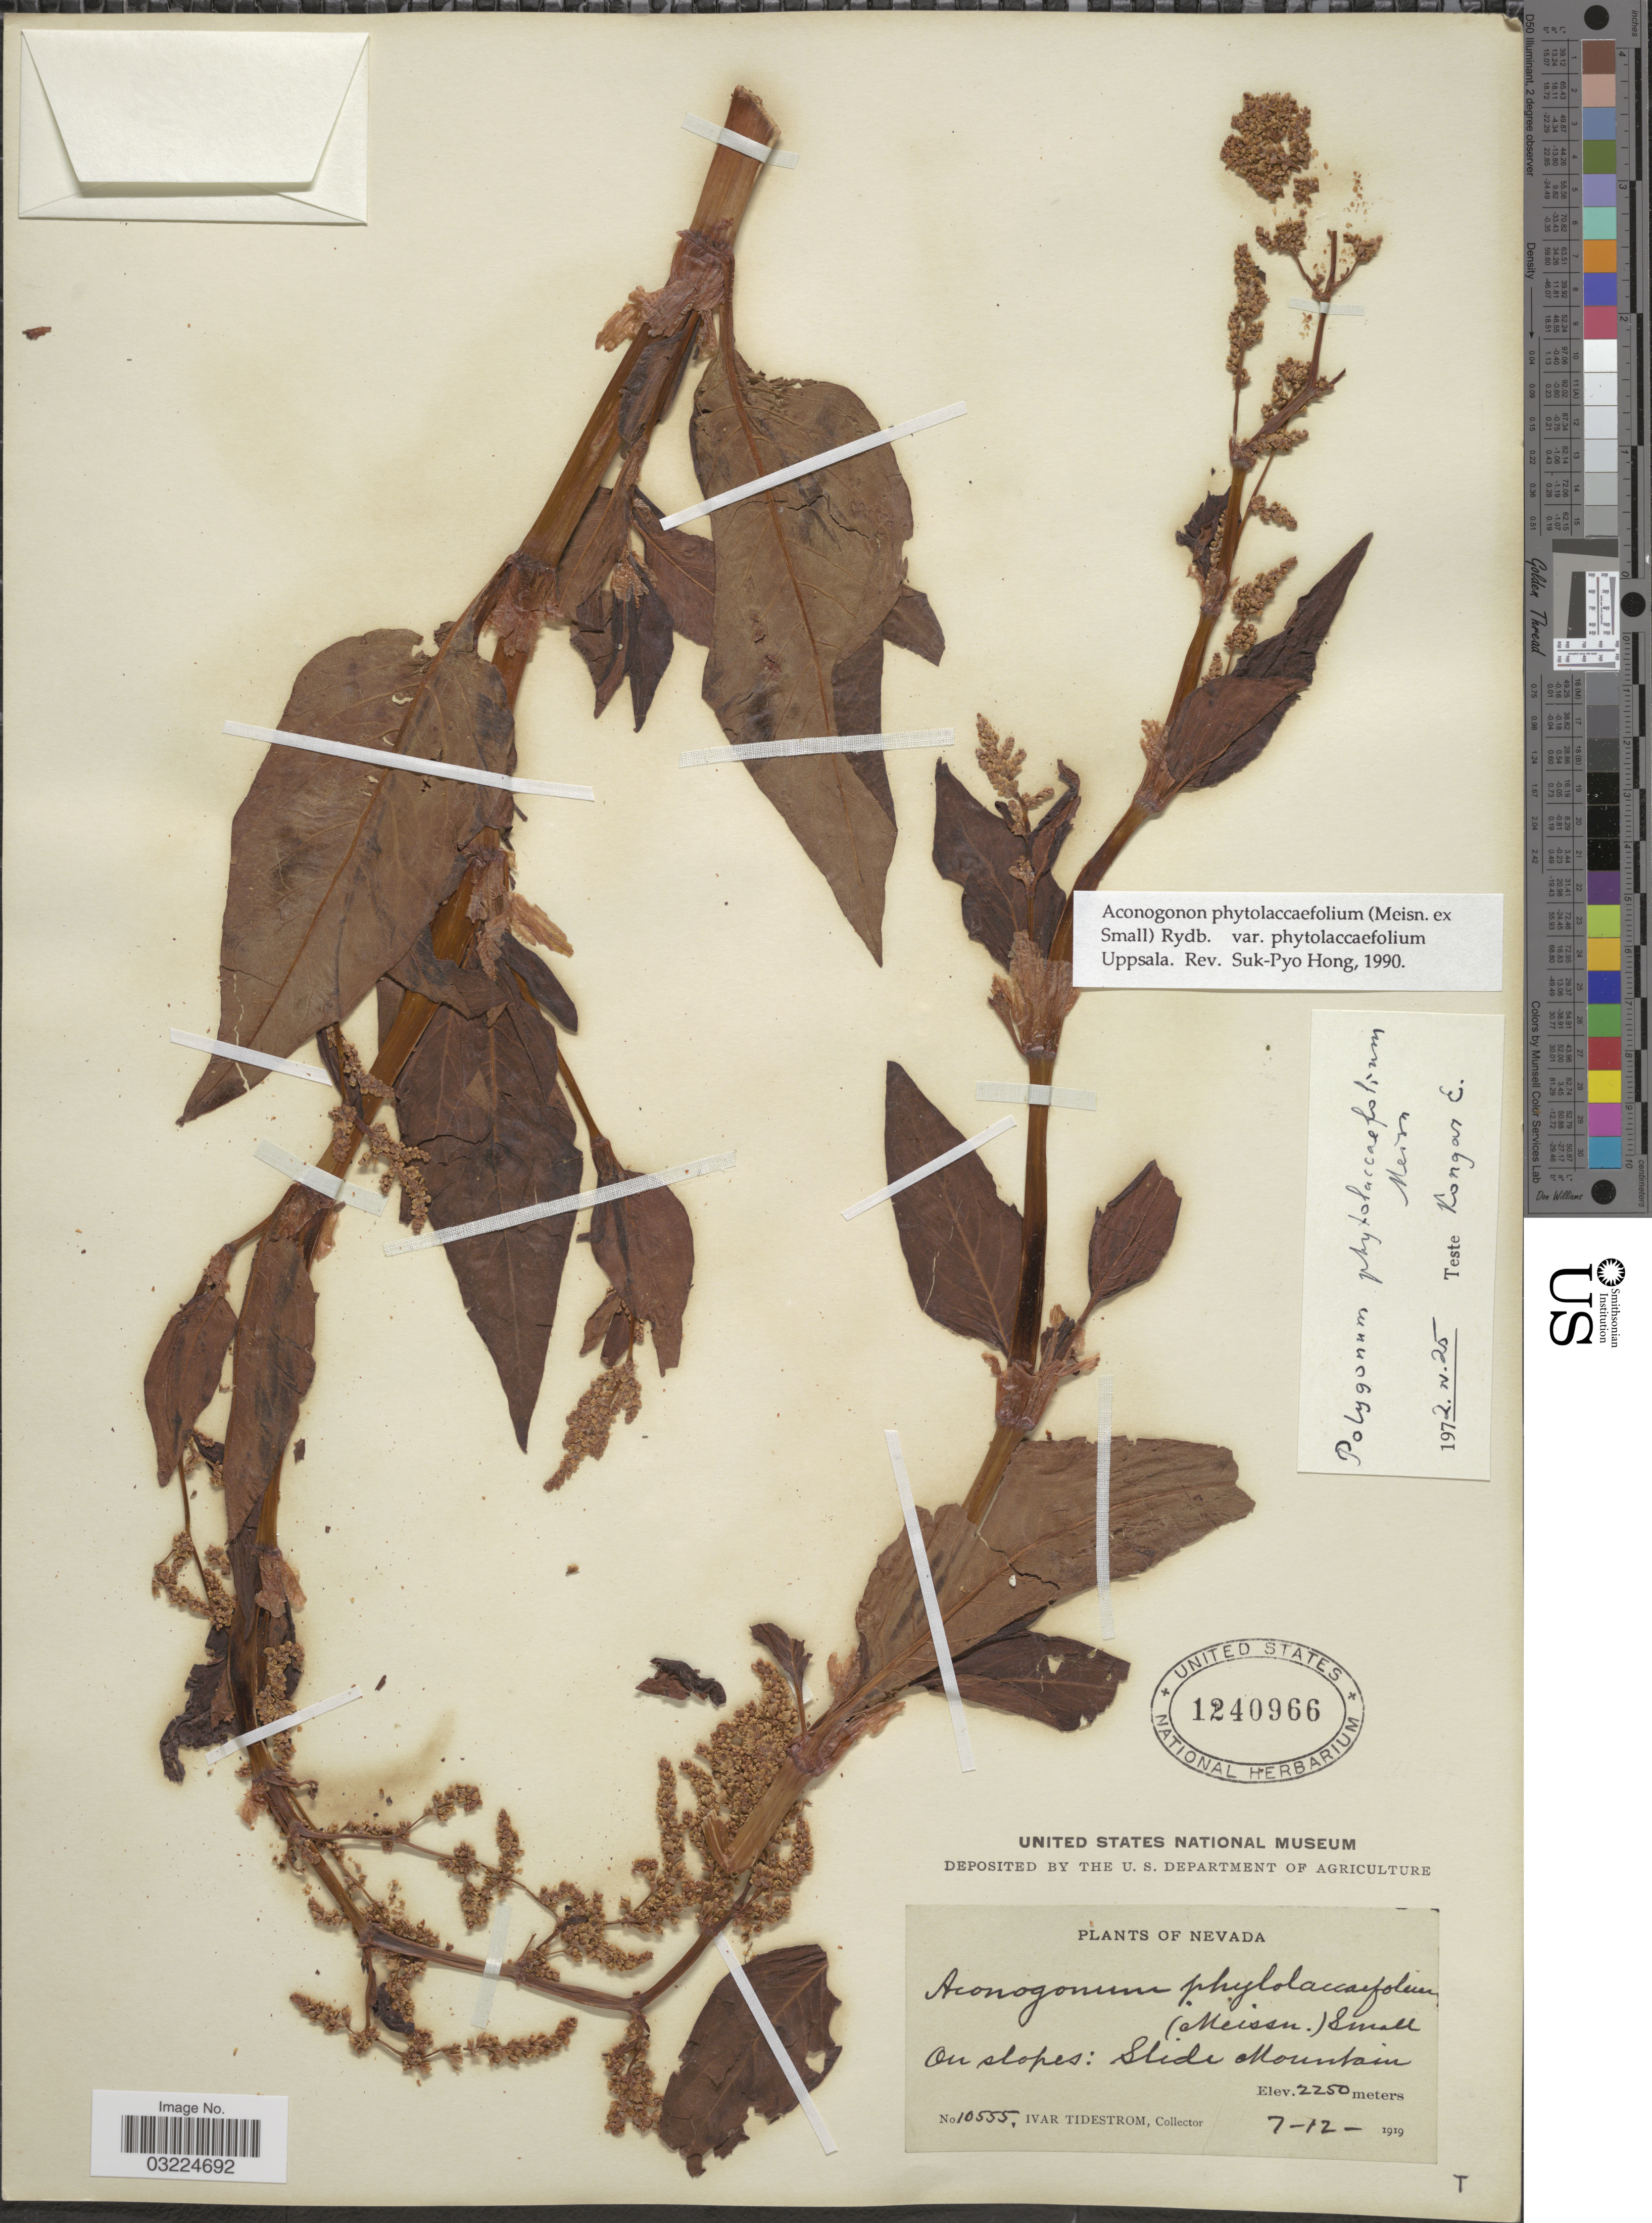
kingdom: Plantae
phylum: Tracheophyta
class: Magnoliopsida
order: Caryophyllales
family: Polygonaceae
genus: Koenigia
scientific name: Koenigia phytolaccifolia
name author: (Meisn. ex Small) T.M. Schust. & Reveal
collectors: I. F. Tidestrom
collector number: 10555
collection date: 1919-07-12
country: United States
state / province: Nevada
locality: On slopes: Slide Mountain.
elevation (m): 2250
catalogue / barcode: US 1240966